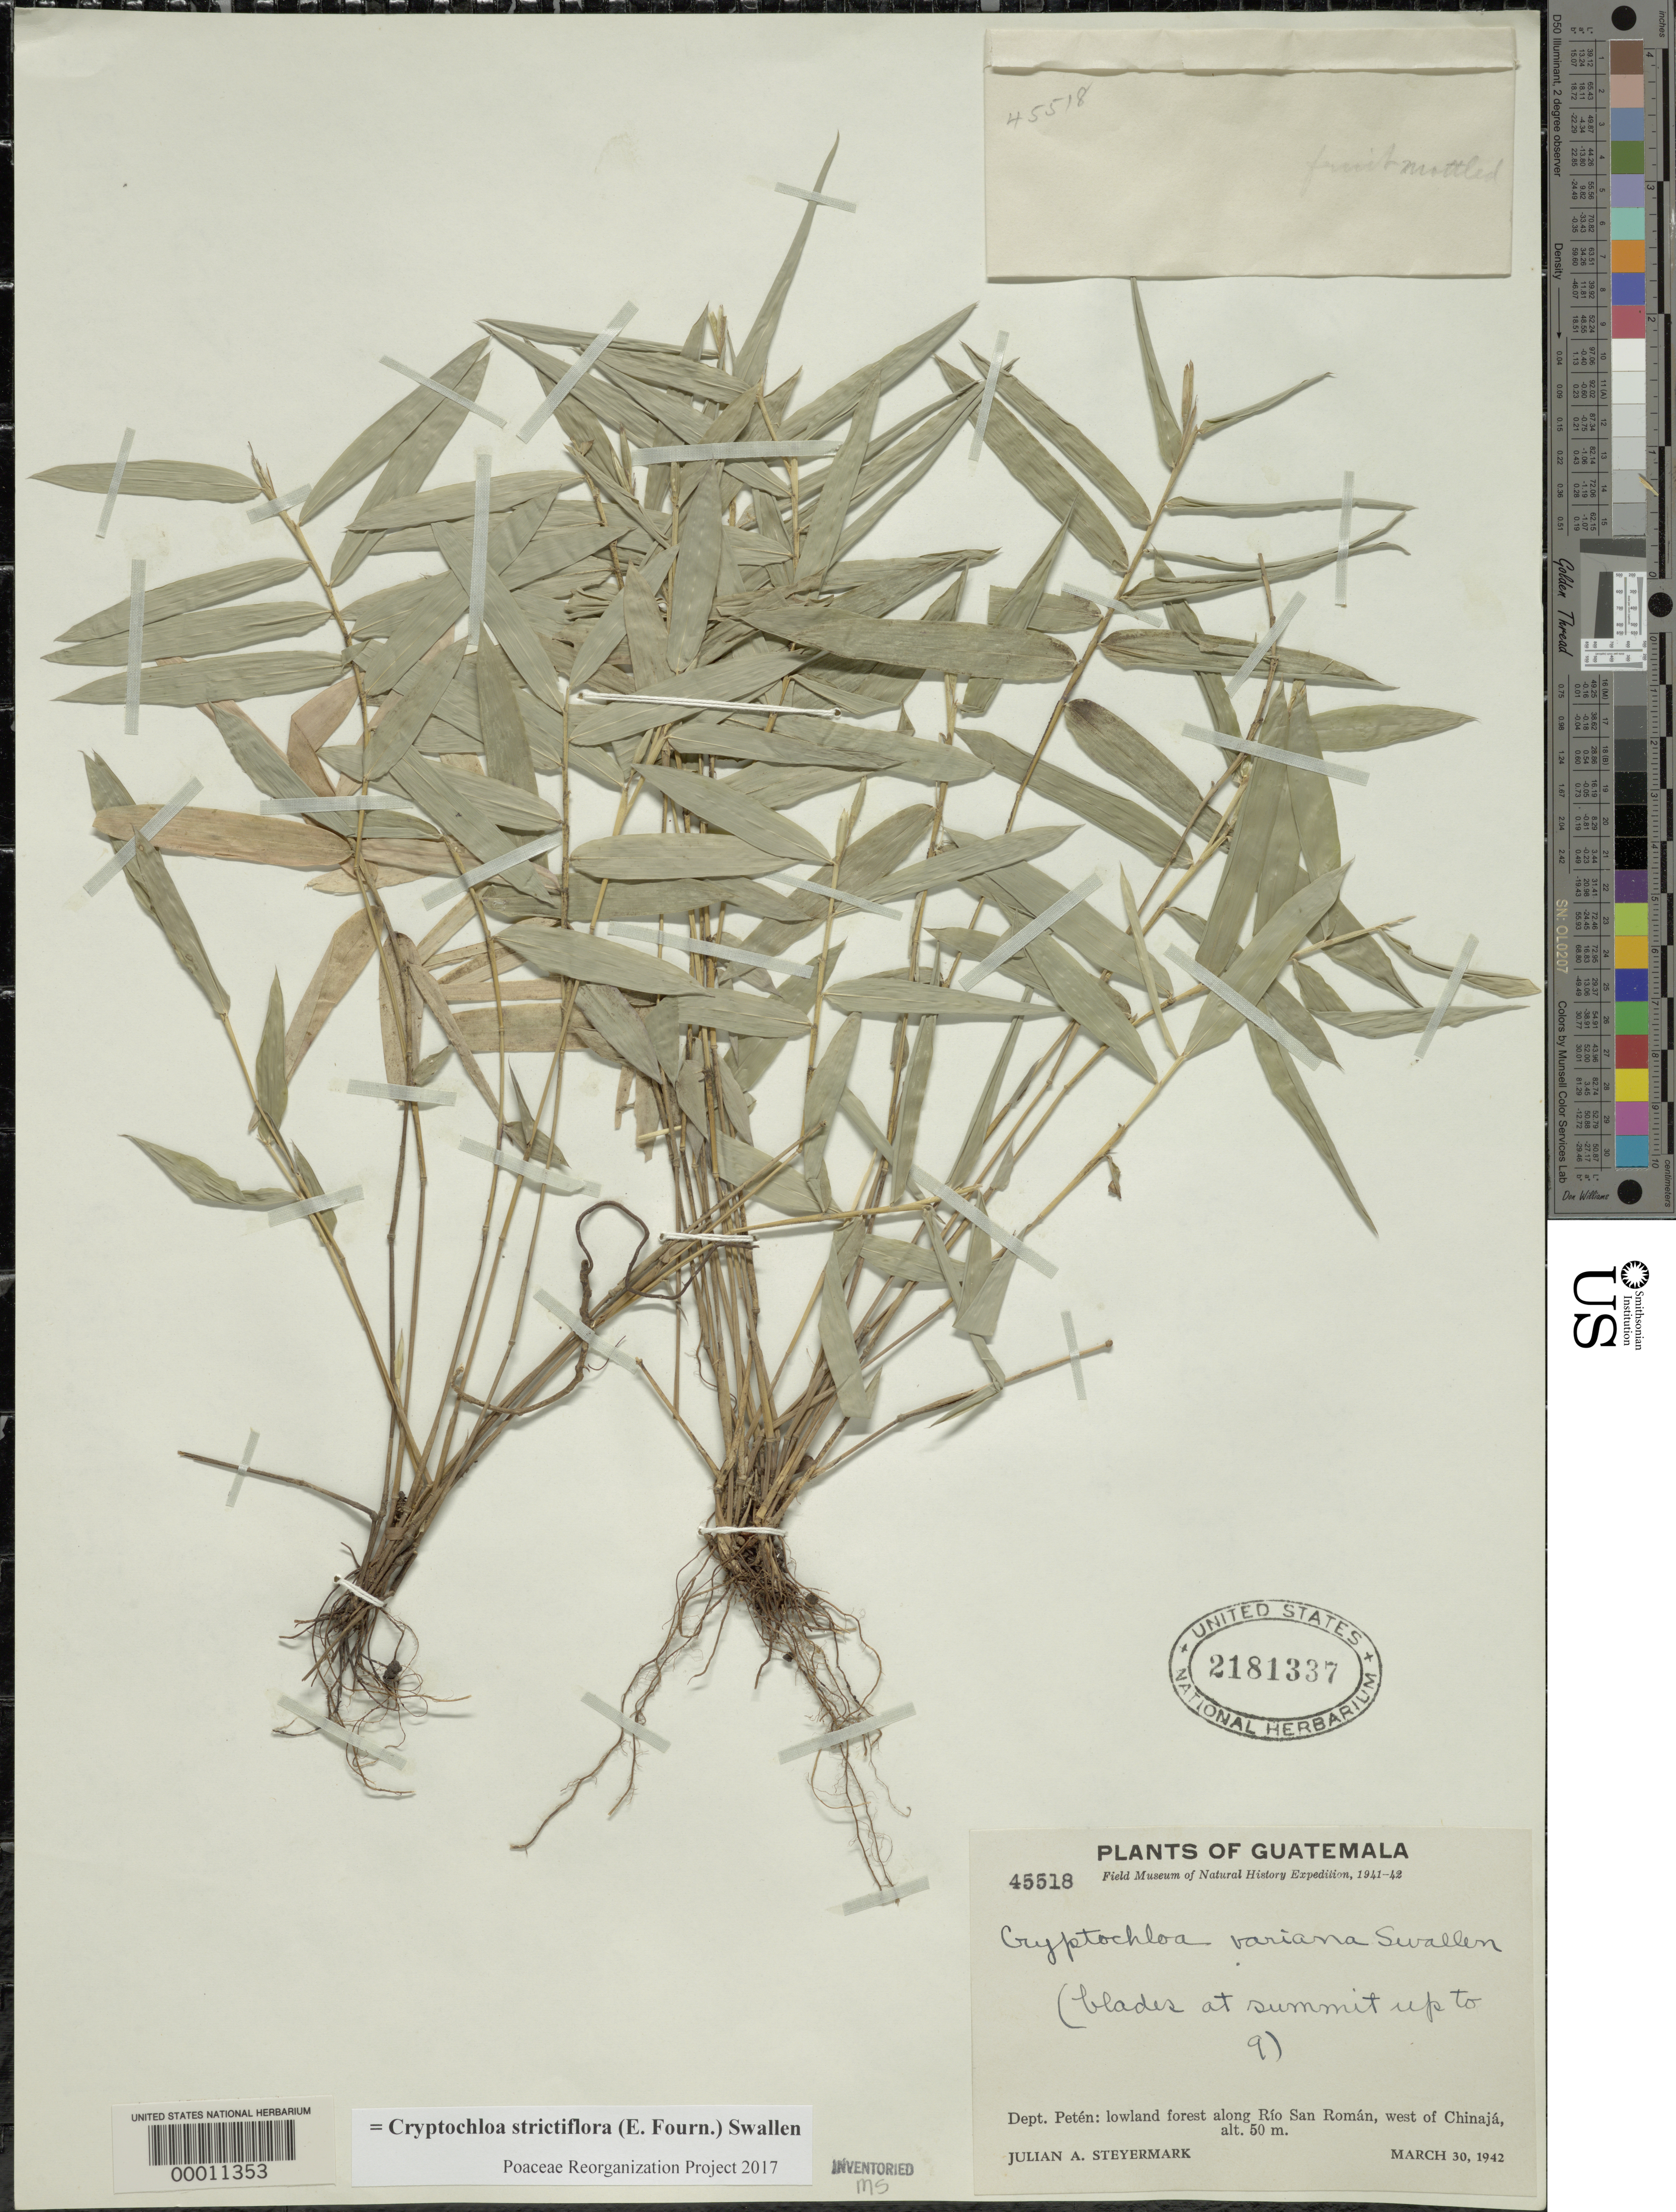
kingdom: Plantae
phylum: Tracheophyta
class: Liliopsida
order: Poales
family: Poaceae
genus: Cryptochloa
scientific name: Cryptochloa strictiflora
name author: (E. Fourn.) Swallen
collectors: J. Steyermark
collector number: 45518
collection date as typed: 30 Mar 1942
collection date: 1942-03-30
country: Guatemala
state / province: El Petén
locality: Rio San Roman, Chinaja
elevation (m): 50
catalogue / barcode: US 2181337